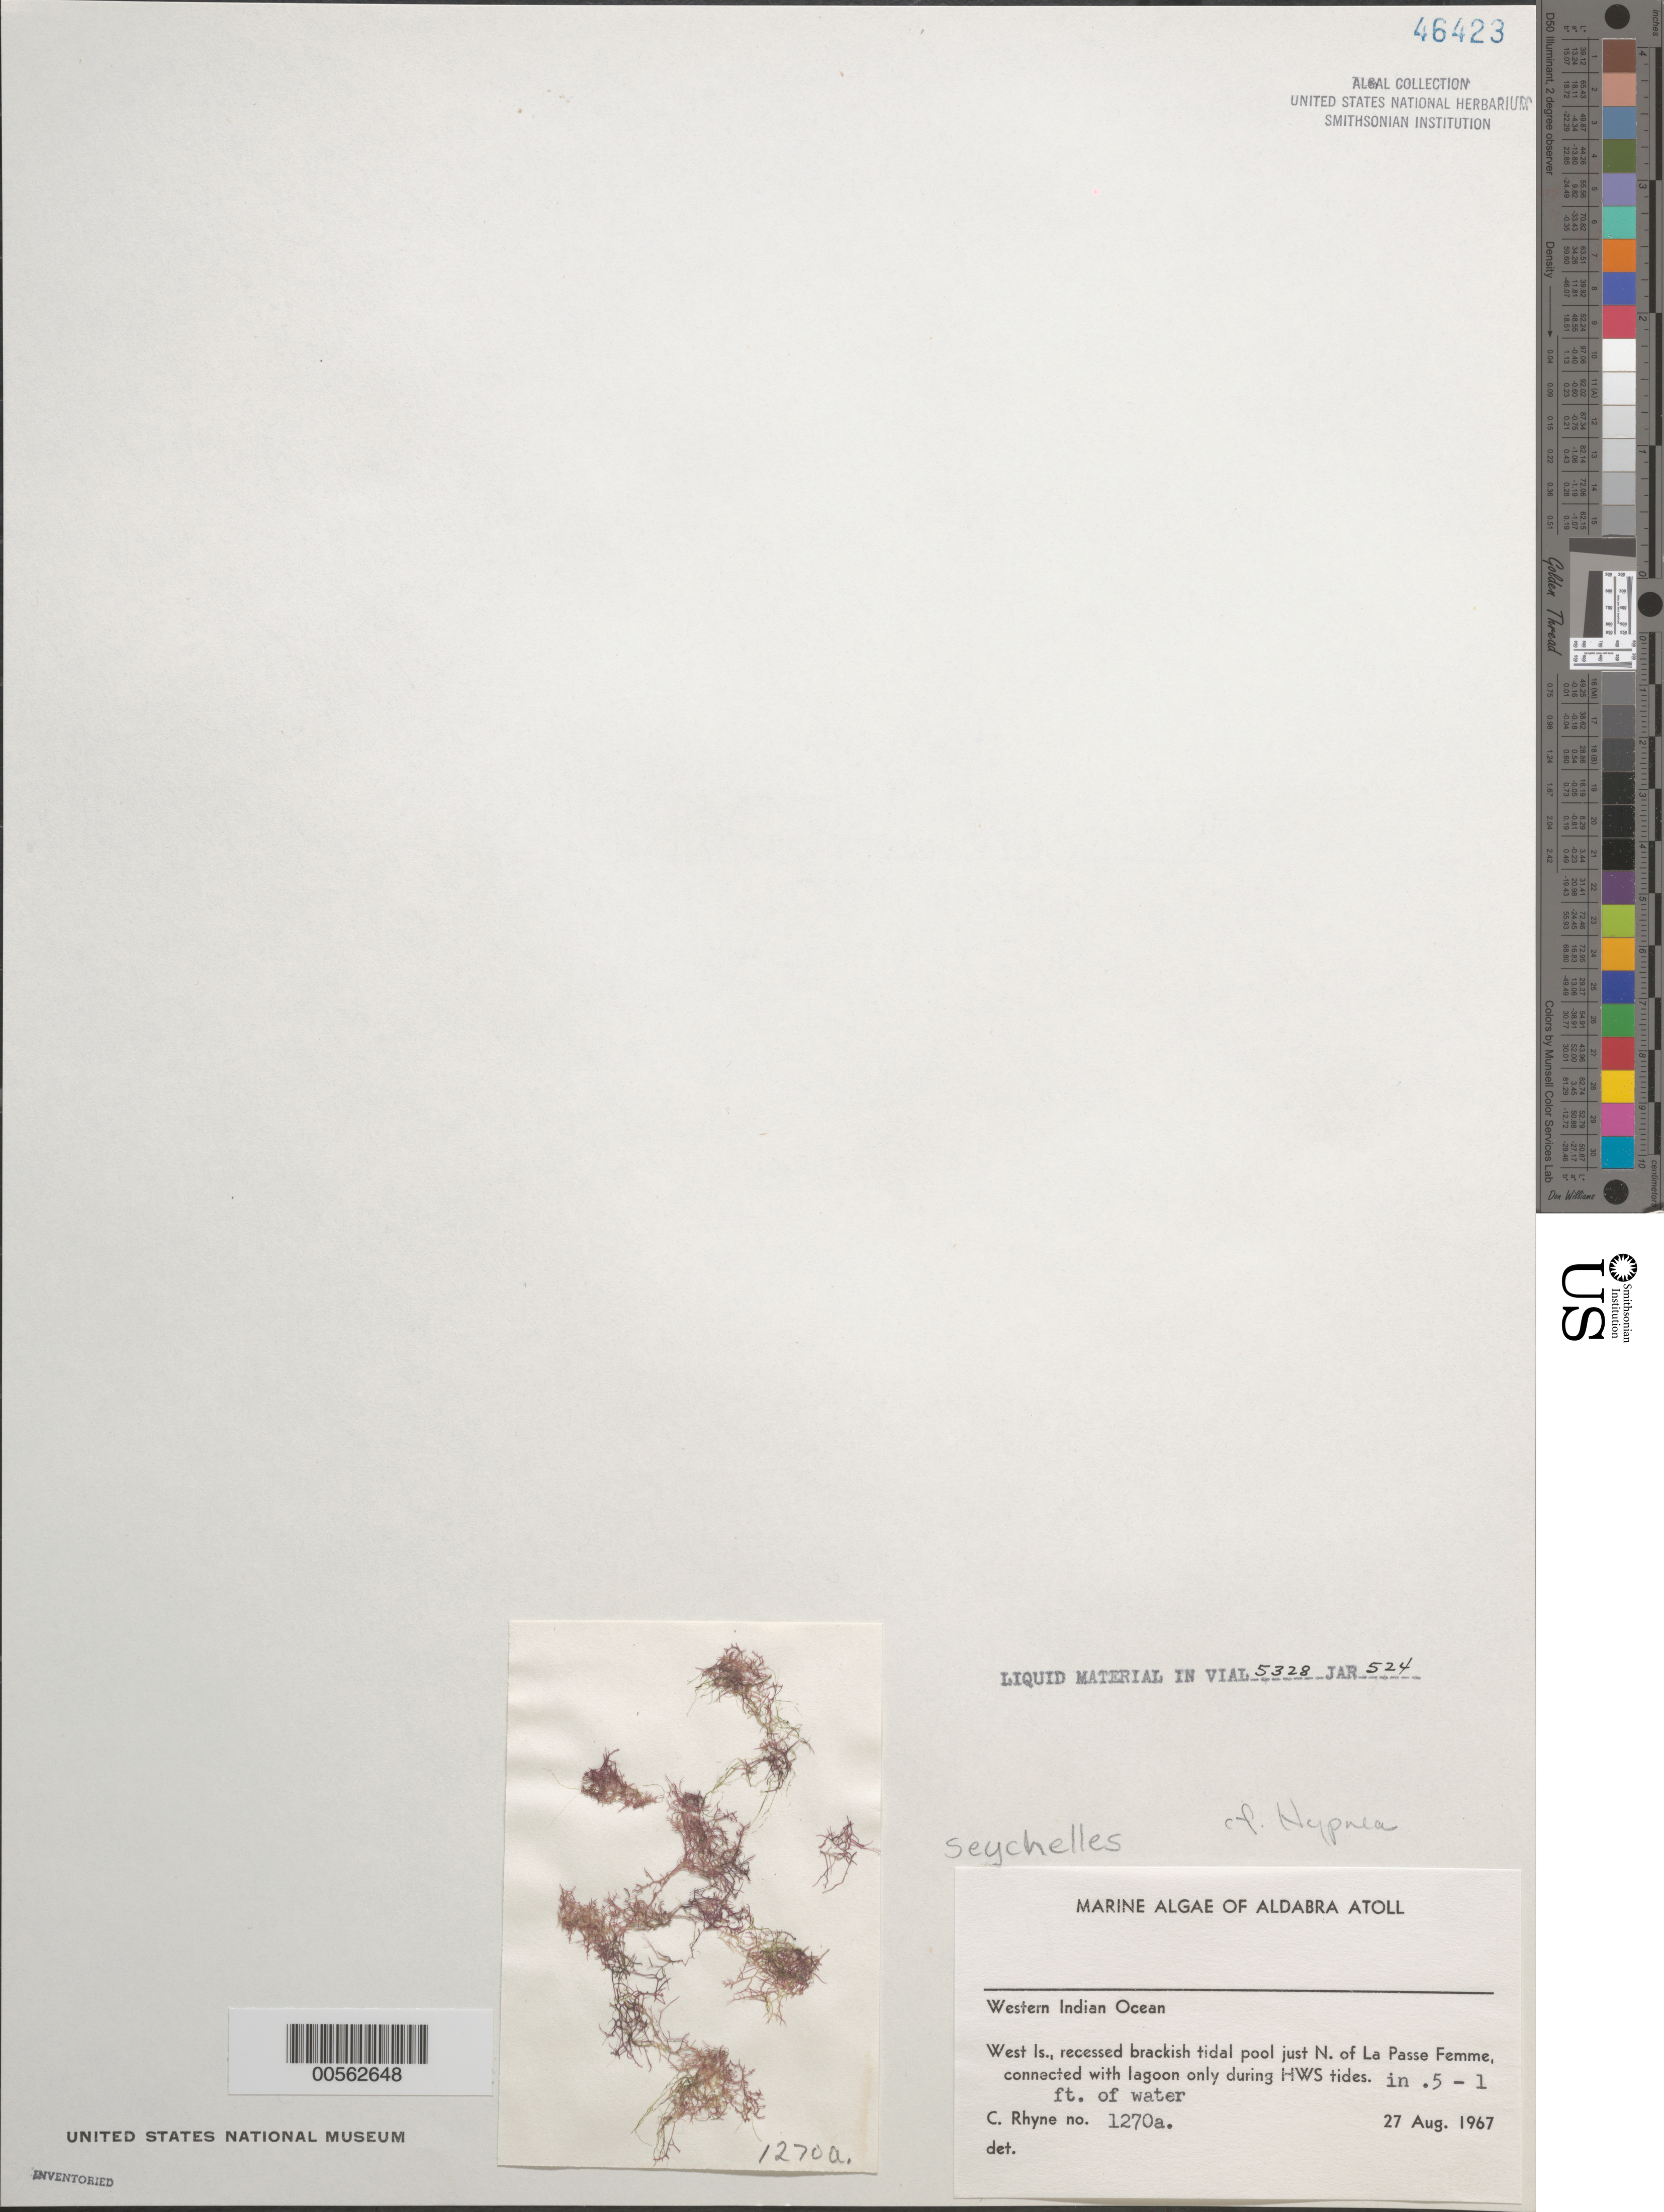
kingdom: Plantae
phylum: Rhodophyta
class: Florideophyceae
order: Gigartinales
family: Cystocloniaceae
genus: Hypnea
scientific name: Hypnea sp.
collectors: C. Rhyne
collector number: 1270a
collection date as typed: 27 Aug 1967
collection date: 1967-08-27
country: Seychelles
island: Aldabra Atoll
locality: West Islet, Just north of La Passe Femme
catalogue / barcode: US 46423